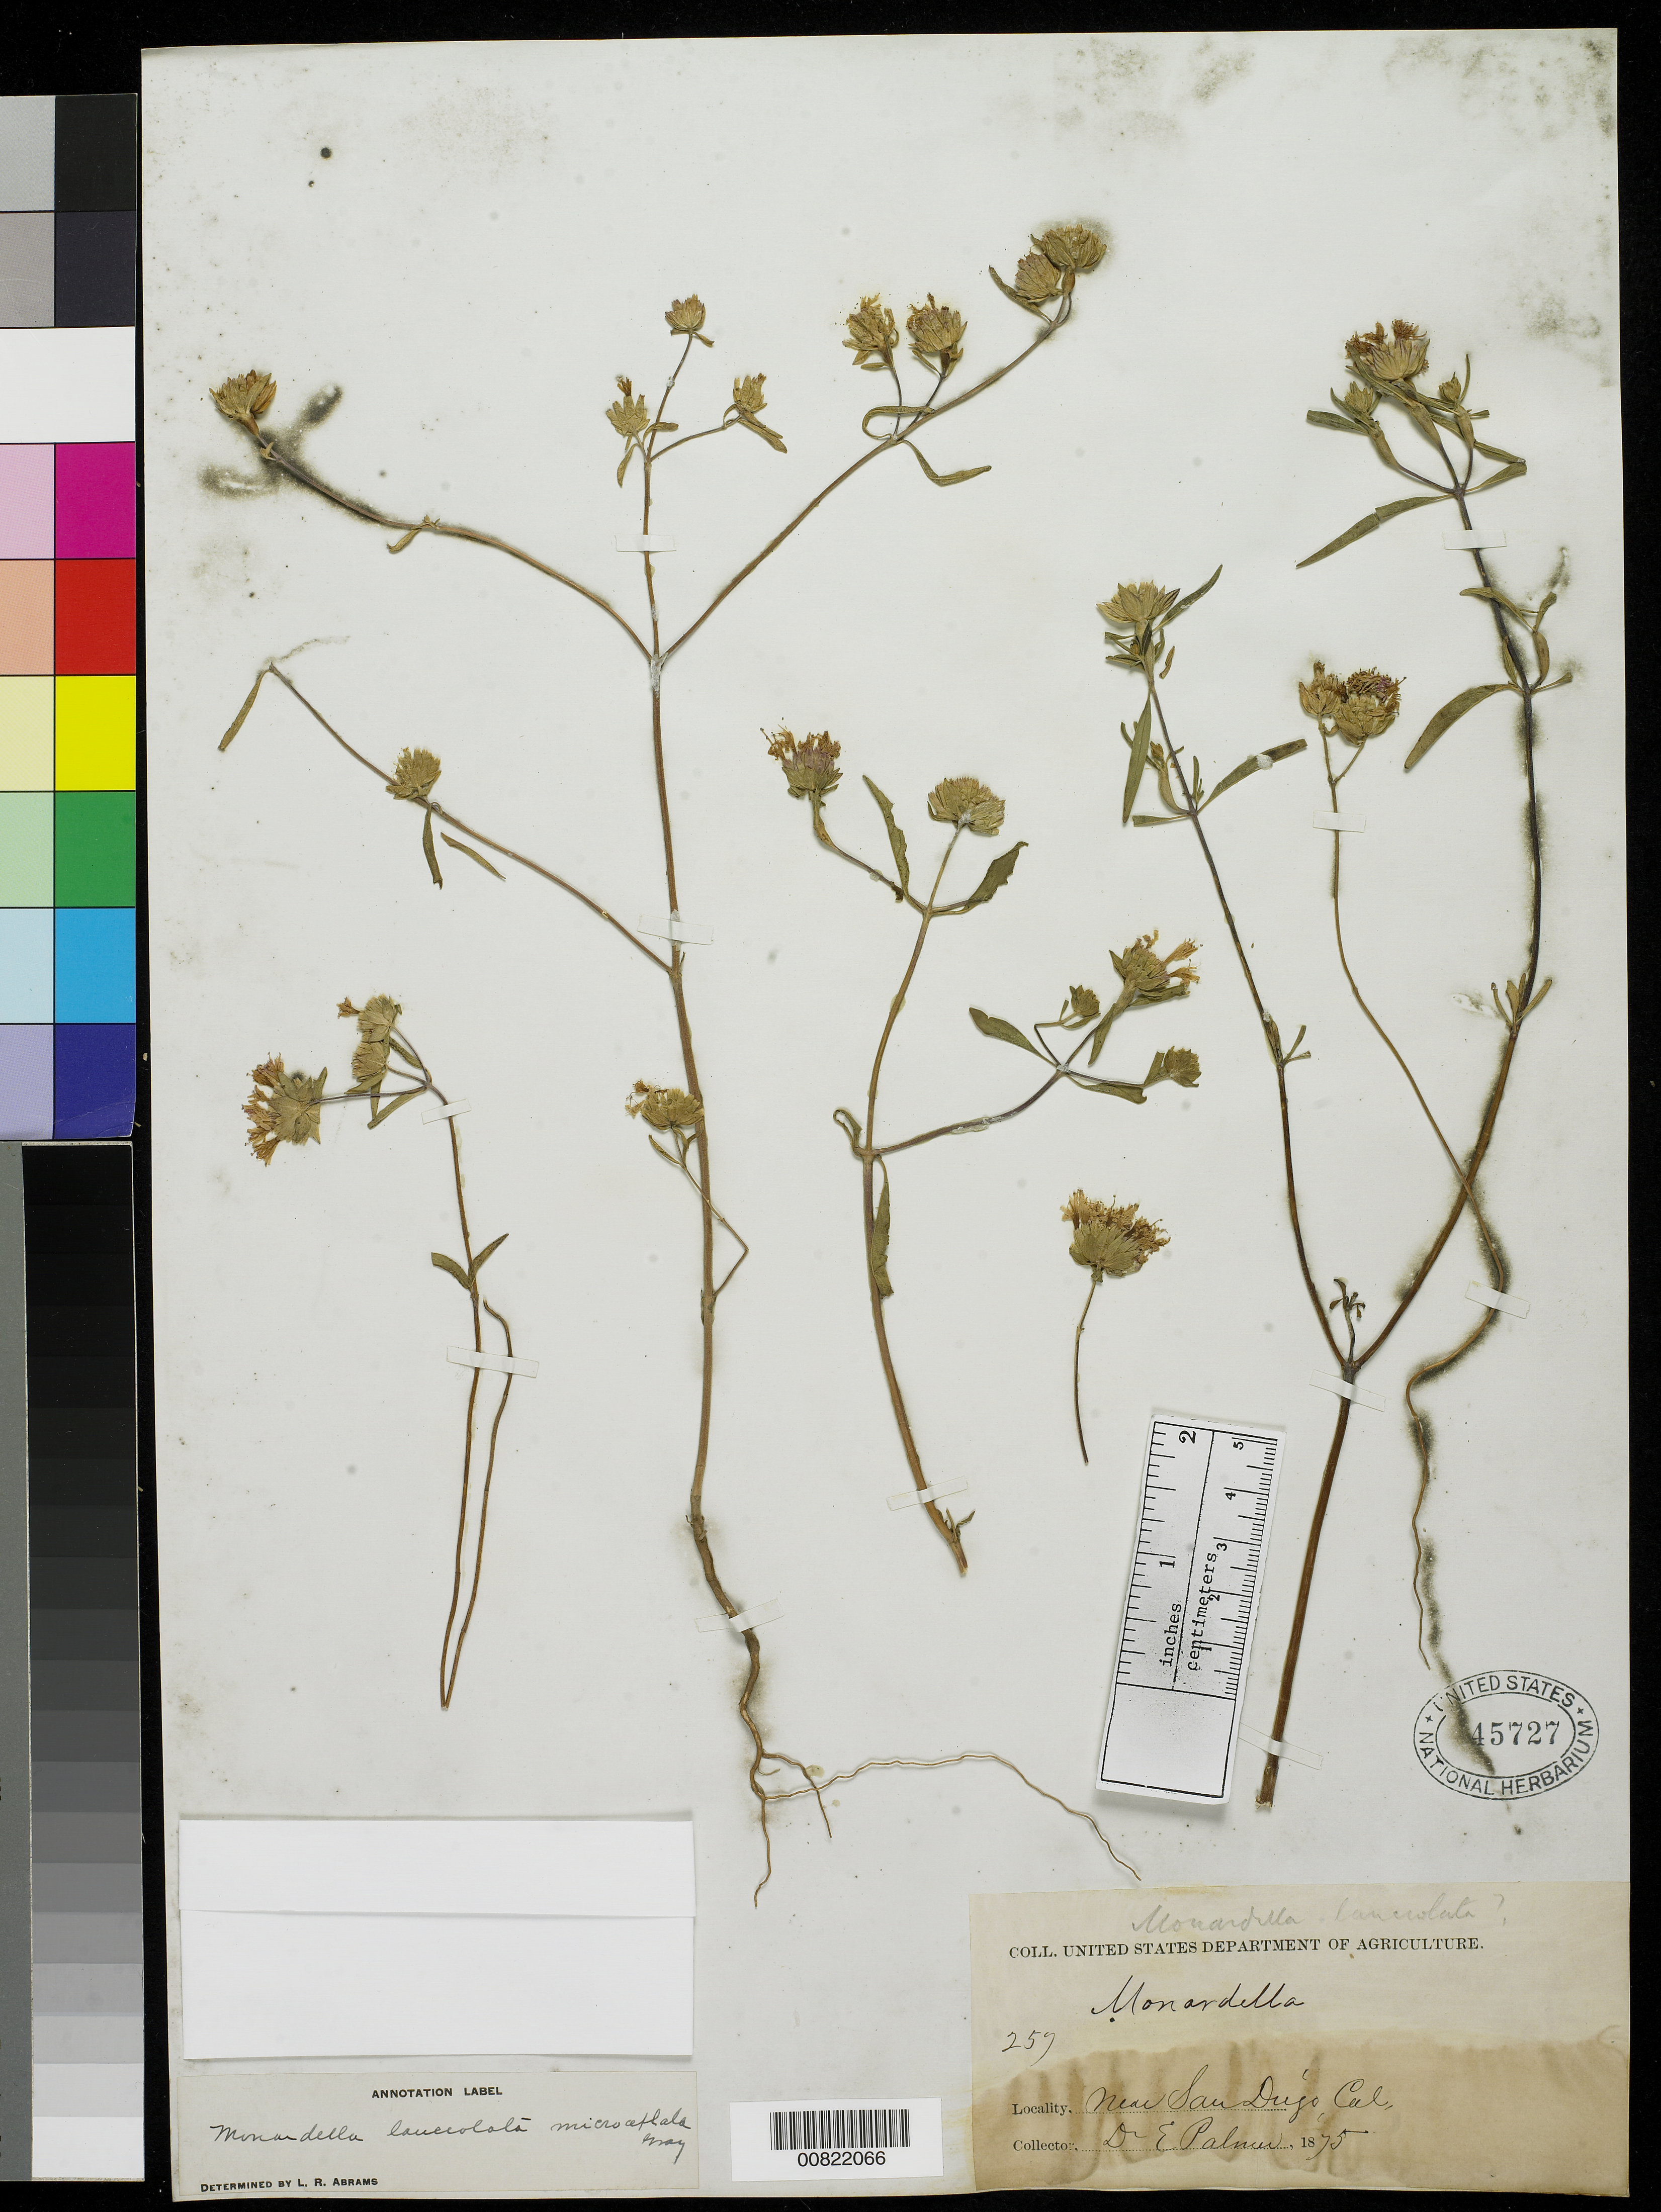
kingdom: Plantae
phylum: Tracheophyta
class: Magnoliopsida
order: Lamiales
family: Lamiaceae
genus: Monardella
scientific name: Monardella lanceolata var. microcephala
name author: A. Gray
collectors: E. Palmer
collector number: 257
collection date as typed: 1875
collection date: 1875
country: United States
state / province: California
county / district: San Diego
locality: Near San Diego, California.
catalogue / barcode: US 45727